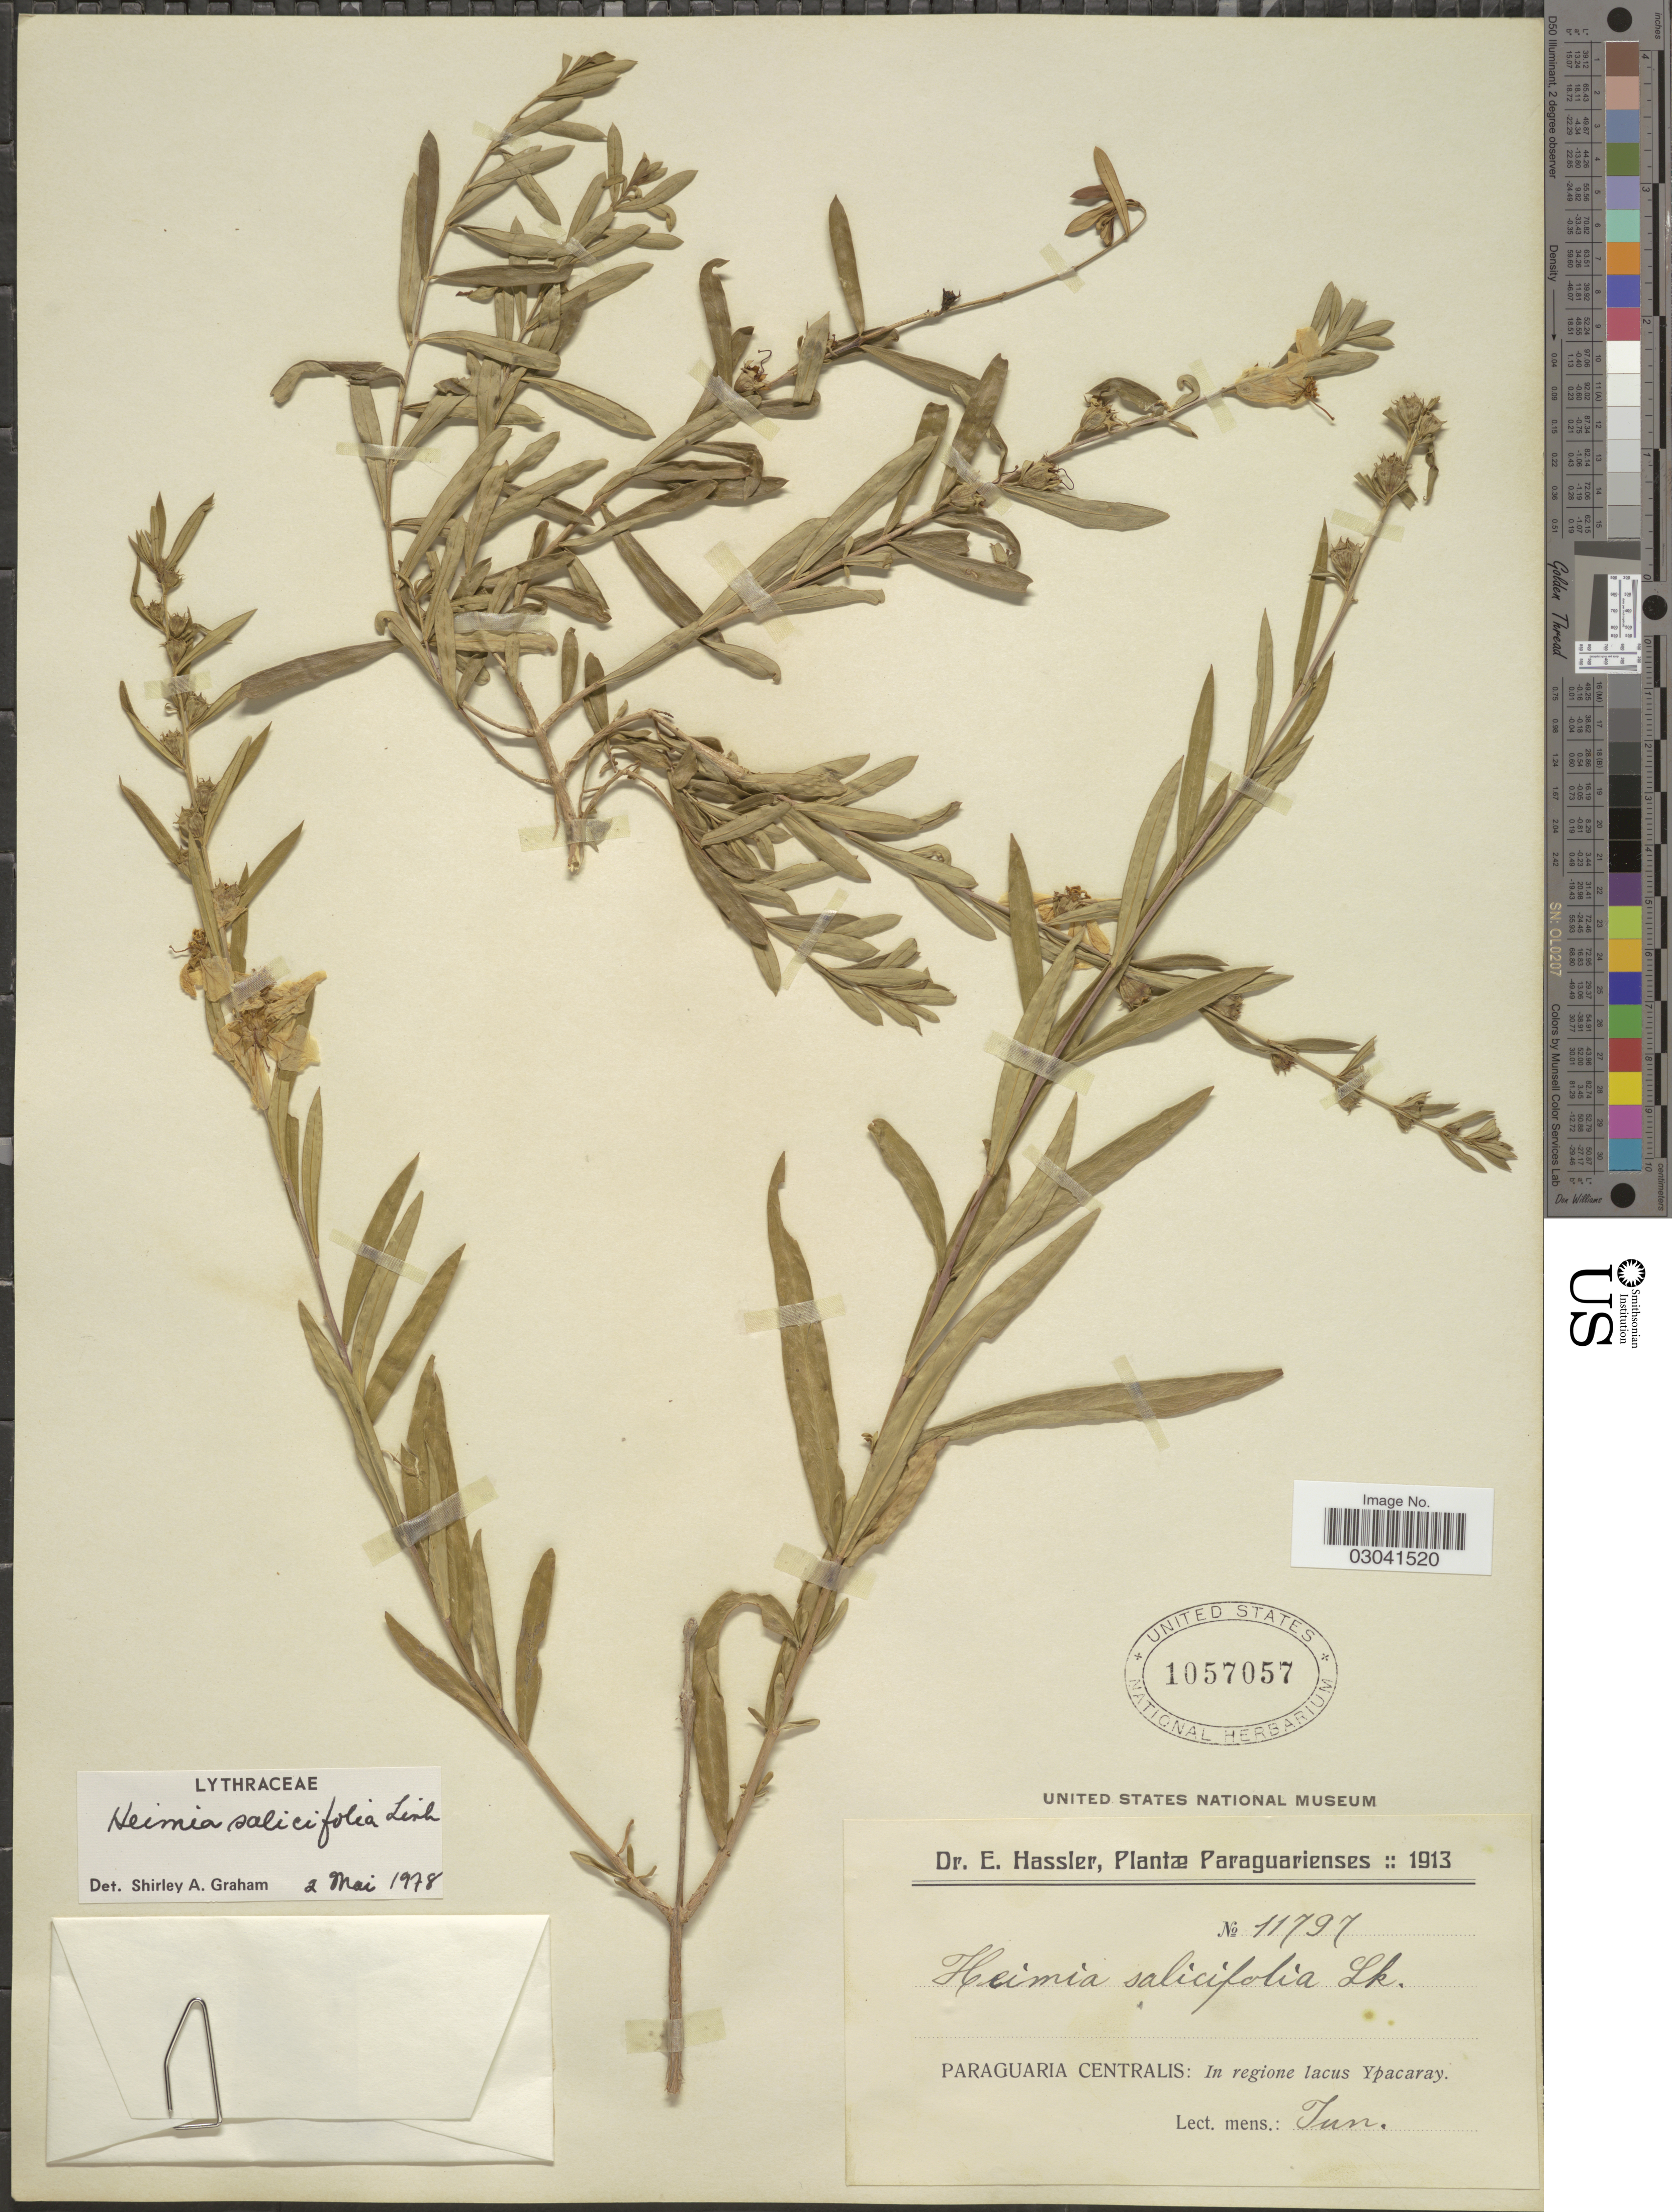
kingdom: Plantae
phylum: Tracheophyta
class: Magnoliopsida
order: Myrtales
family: Lythraceae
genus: Heimia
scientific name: Heimia salicifolia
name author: Link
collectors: E. Hassler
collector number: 11797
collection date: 1913-06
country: Paraguay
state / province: Central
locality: Paraguaria Centralis: In regione lacus Ypacaray.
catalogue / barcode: US 1057057